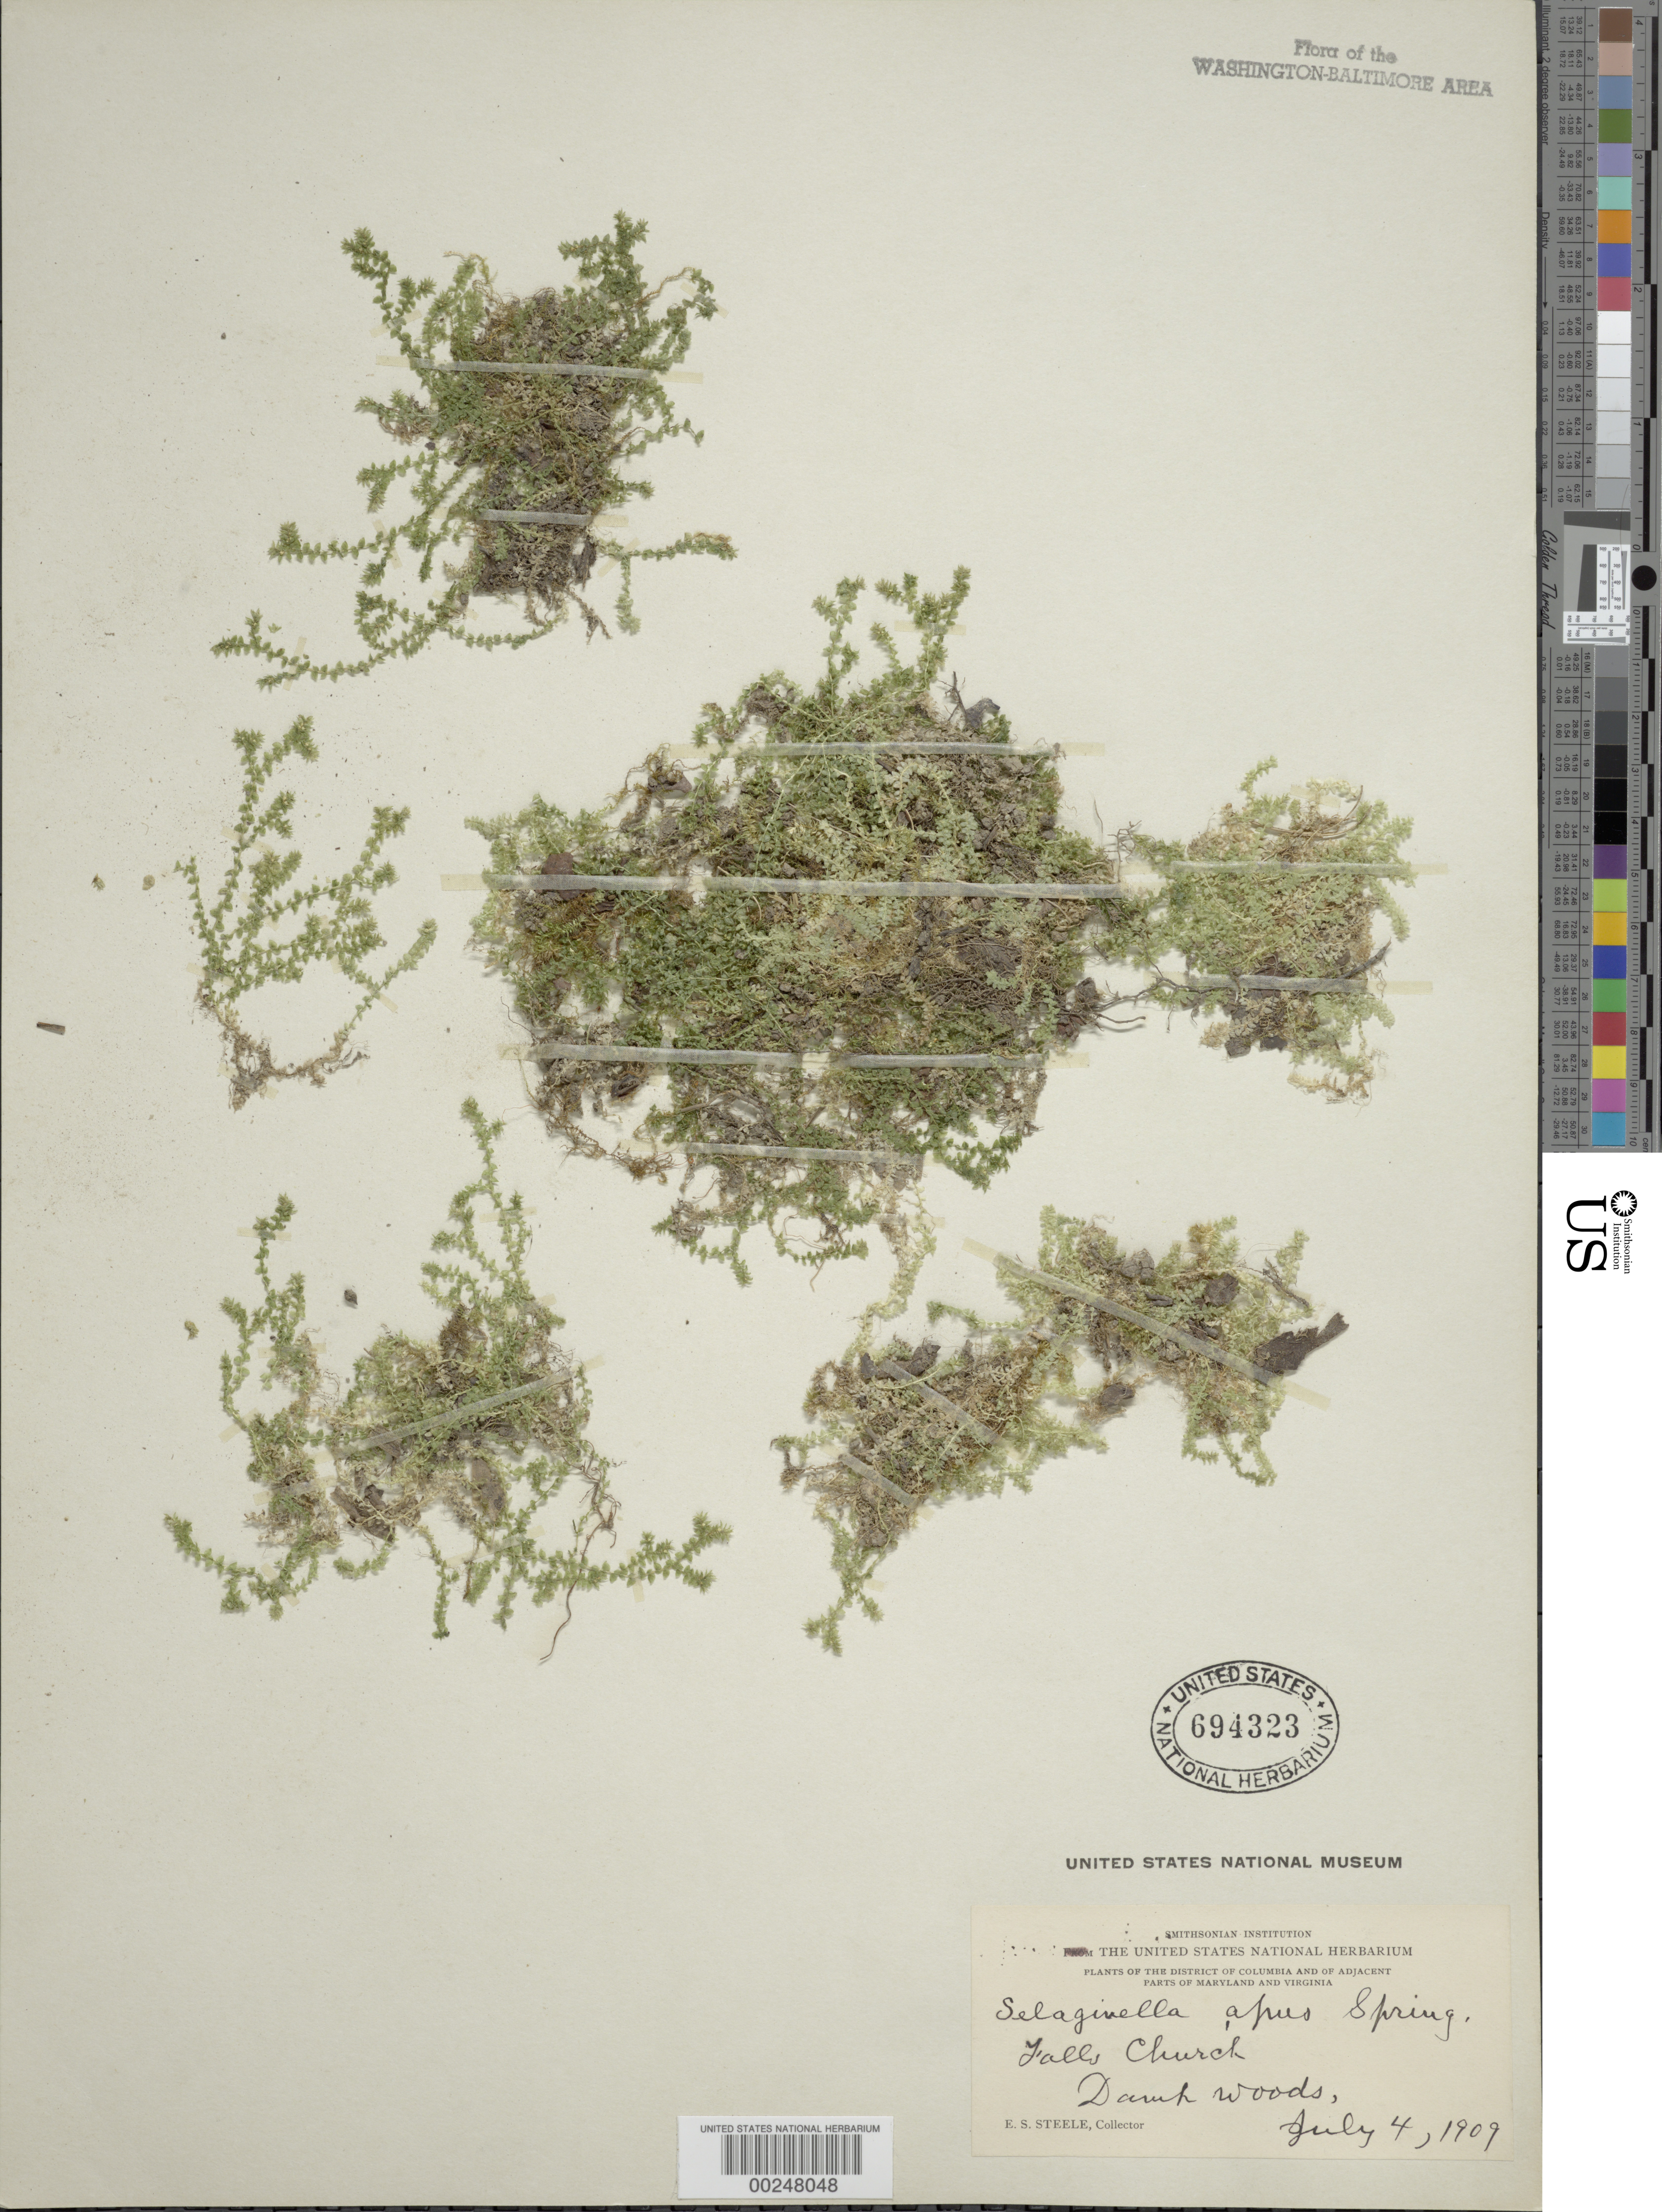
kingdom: Plantae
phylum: Tracheophyta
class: Lycopodiopsida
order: Selaginellales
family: Selaginellaceae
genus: Selaginella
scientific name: Selaginella apus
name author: Spring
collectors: E. Steele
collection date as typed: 04 Jul 1909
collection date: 1909-07-04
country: United States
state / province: Virginia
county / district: Fairfax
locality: Falls Church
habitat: Damp woods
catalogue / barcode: US 694323